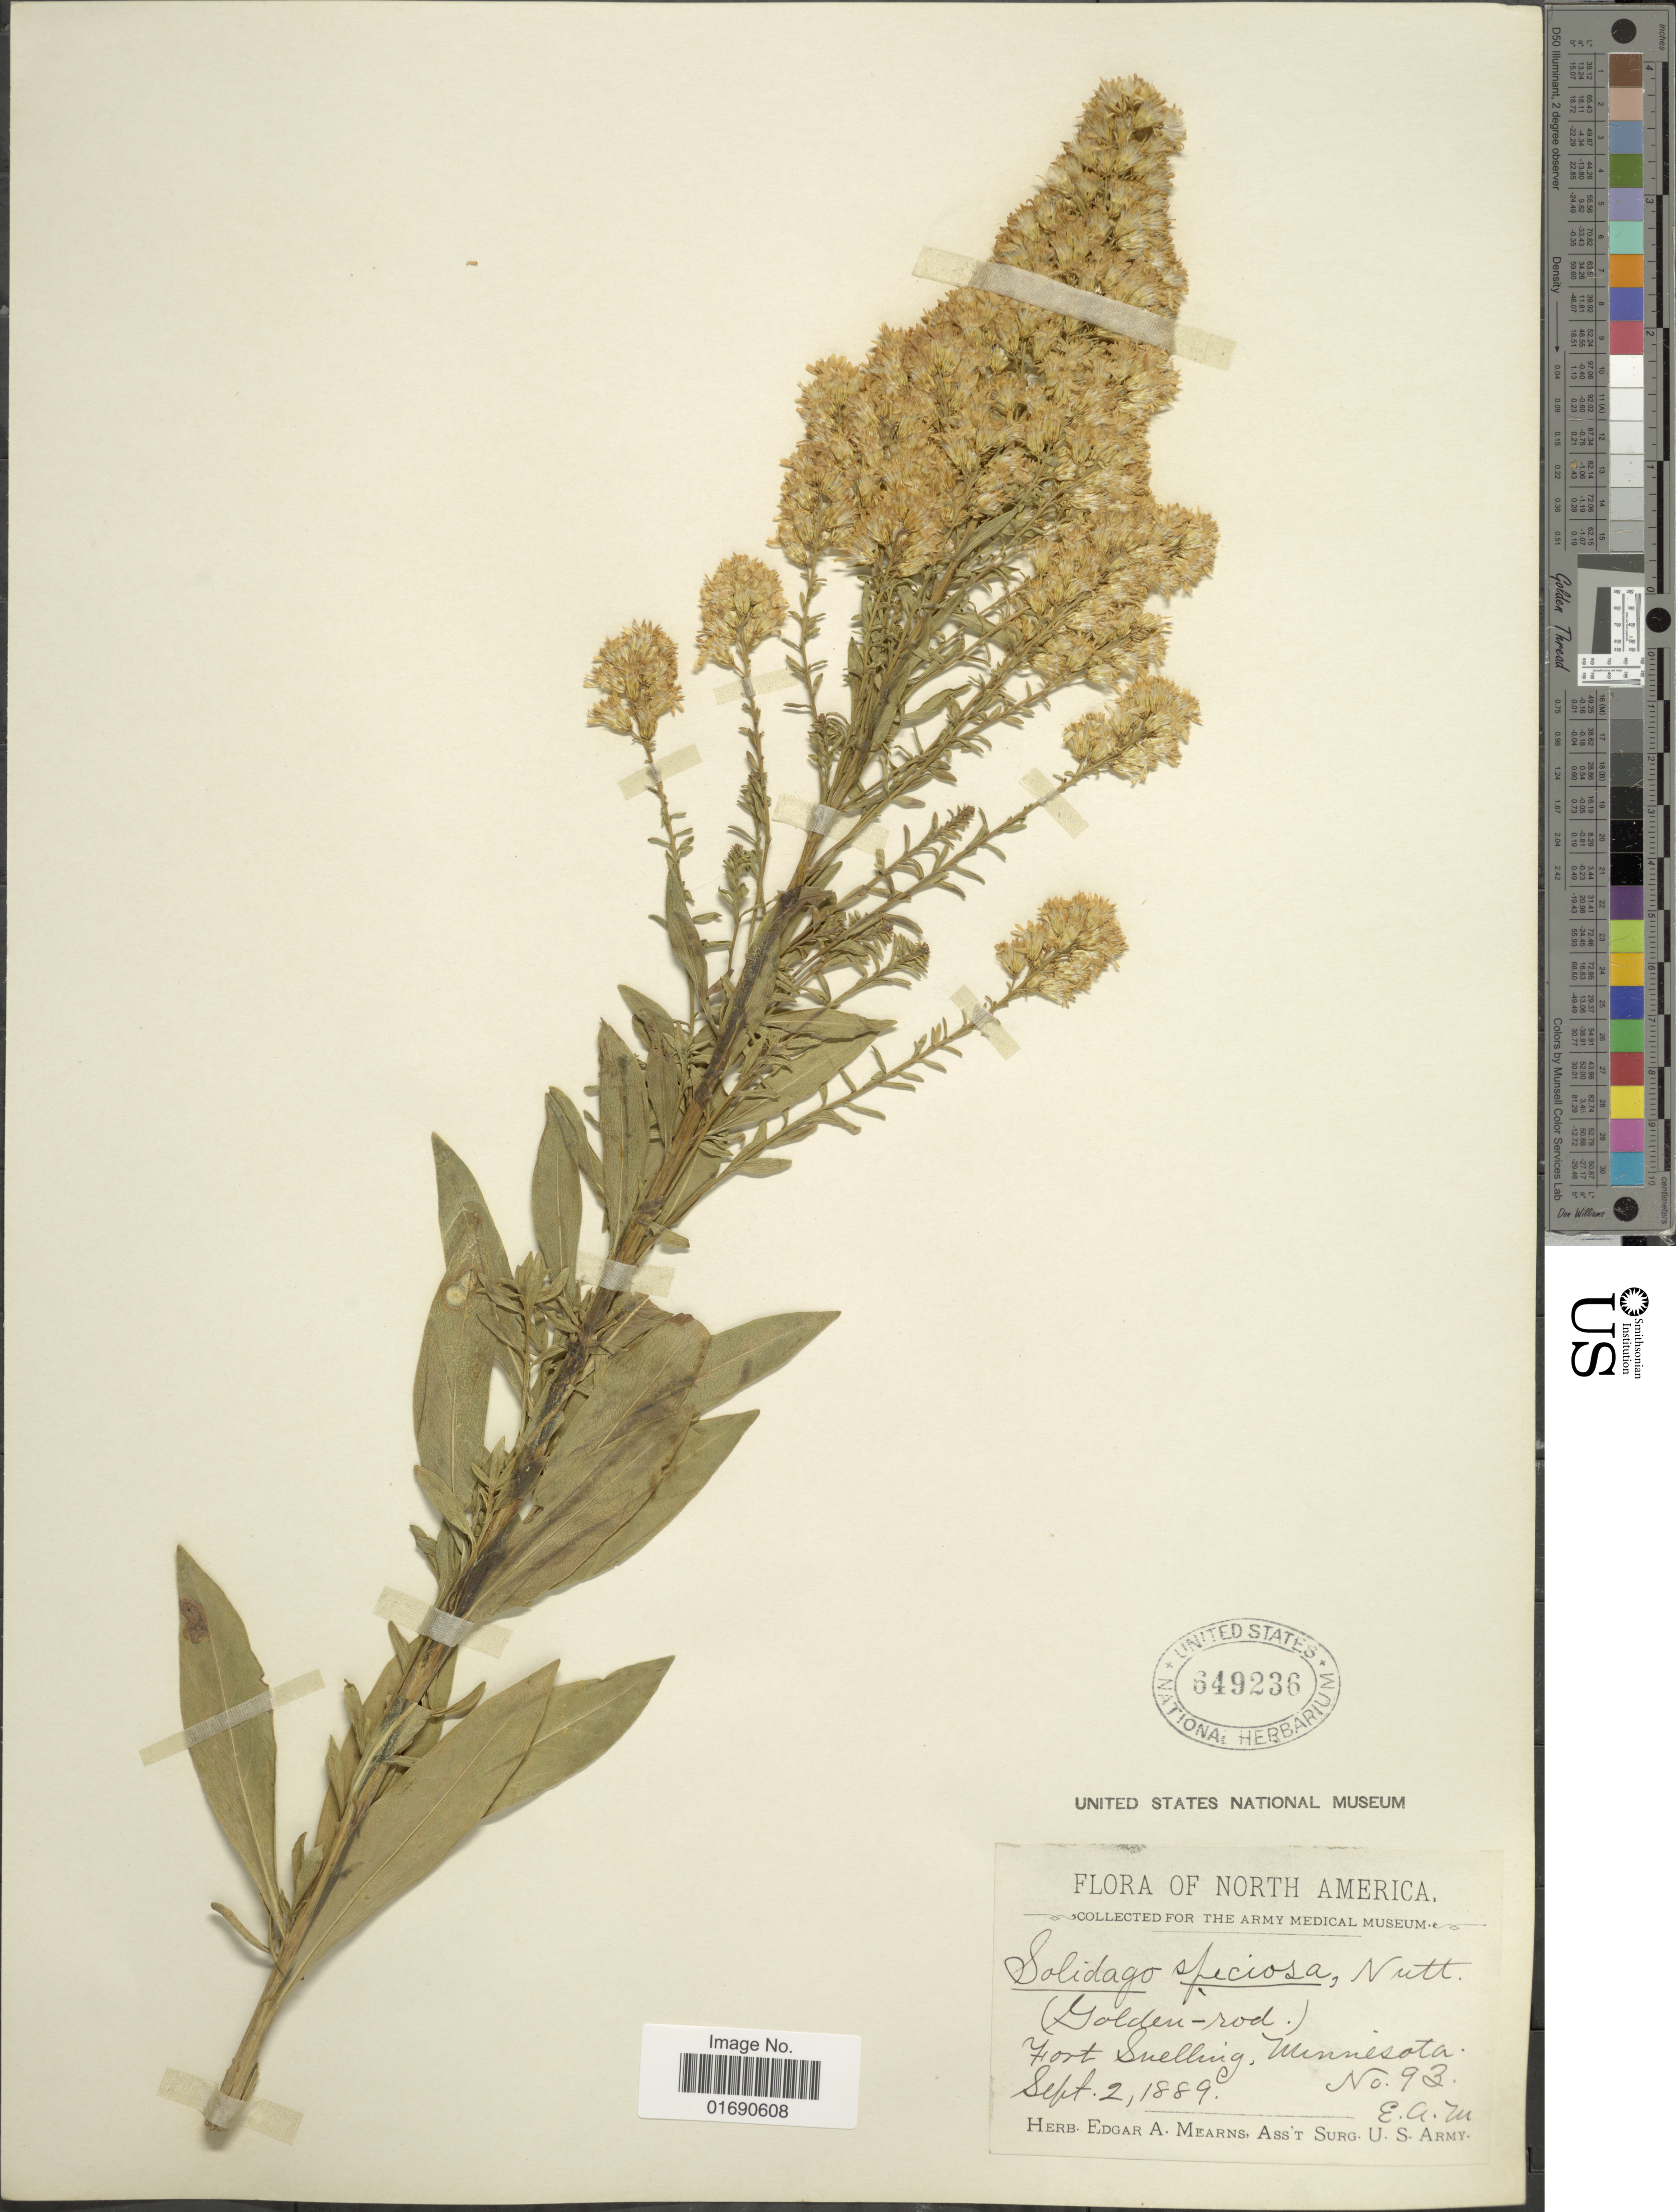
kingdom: Plantae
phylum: Tracheophyta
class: Magnoliopsida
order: Asterales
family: Asteraceae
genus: Solidago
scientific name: Solidago speciosa var. angustata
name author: Torr. & A. Gray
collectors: E. A. Mearns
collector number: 93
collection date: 1889-09-02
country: United States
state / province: Minnesota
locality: Fort Snelling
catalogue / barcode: US 649236